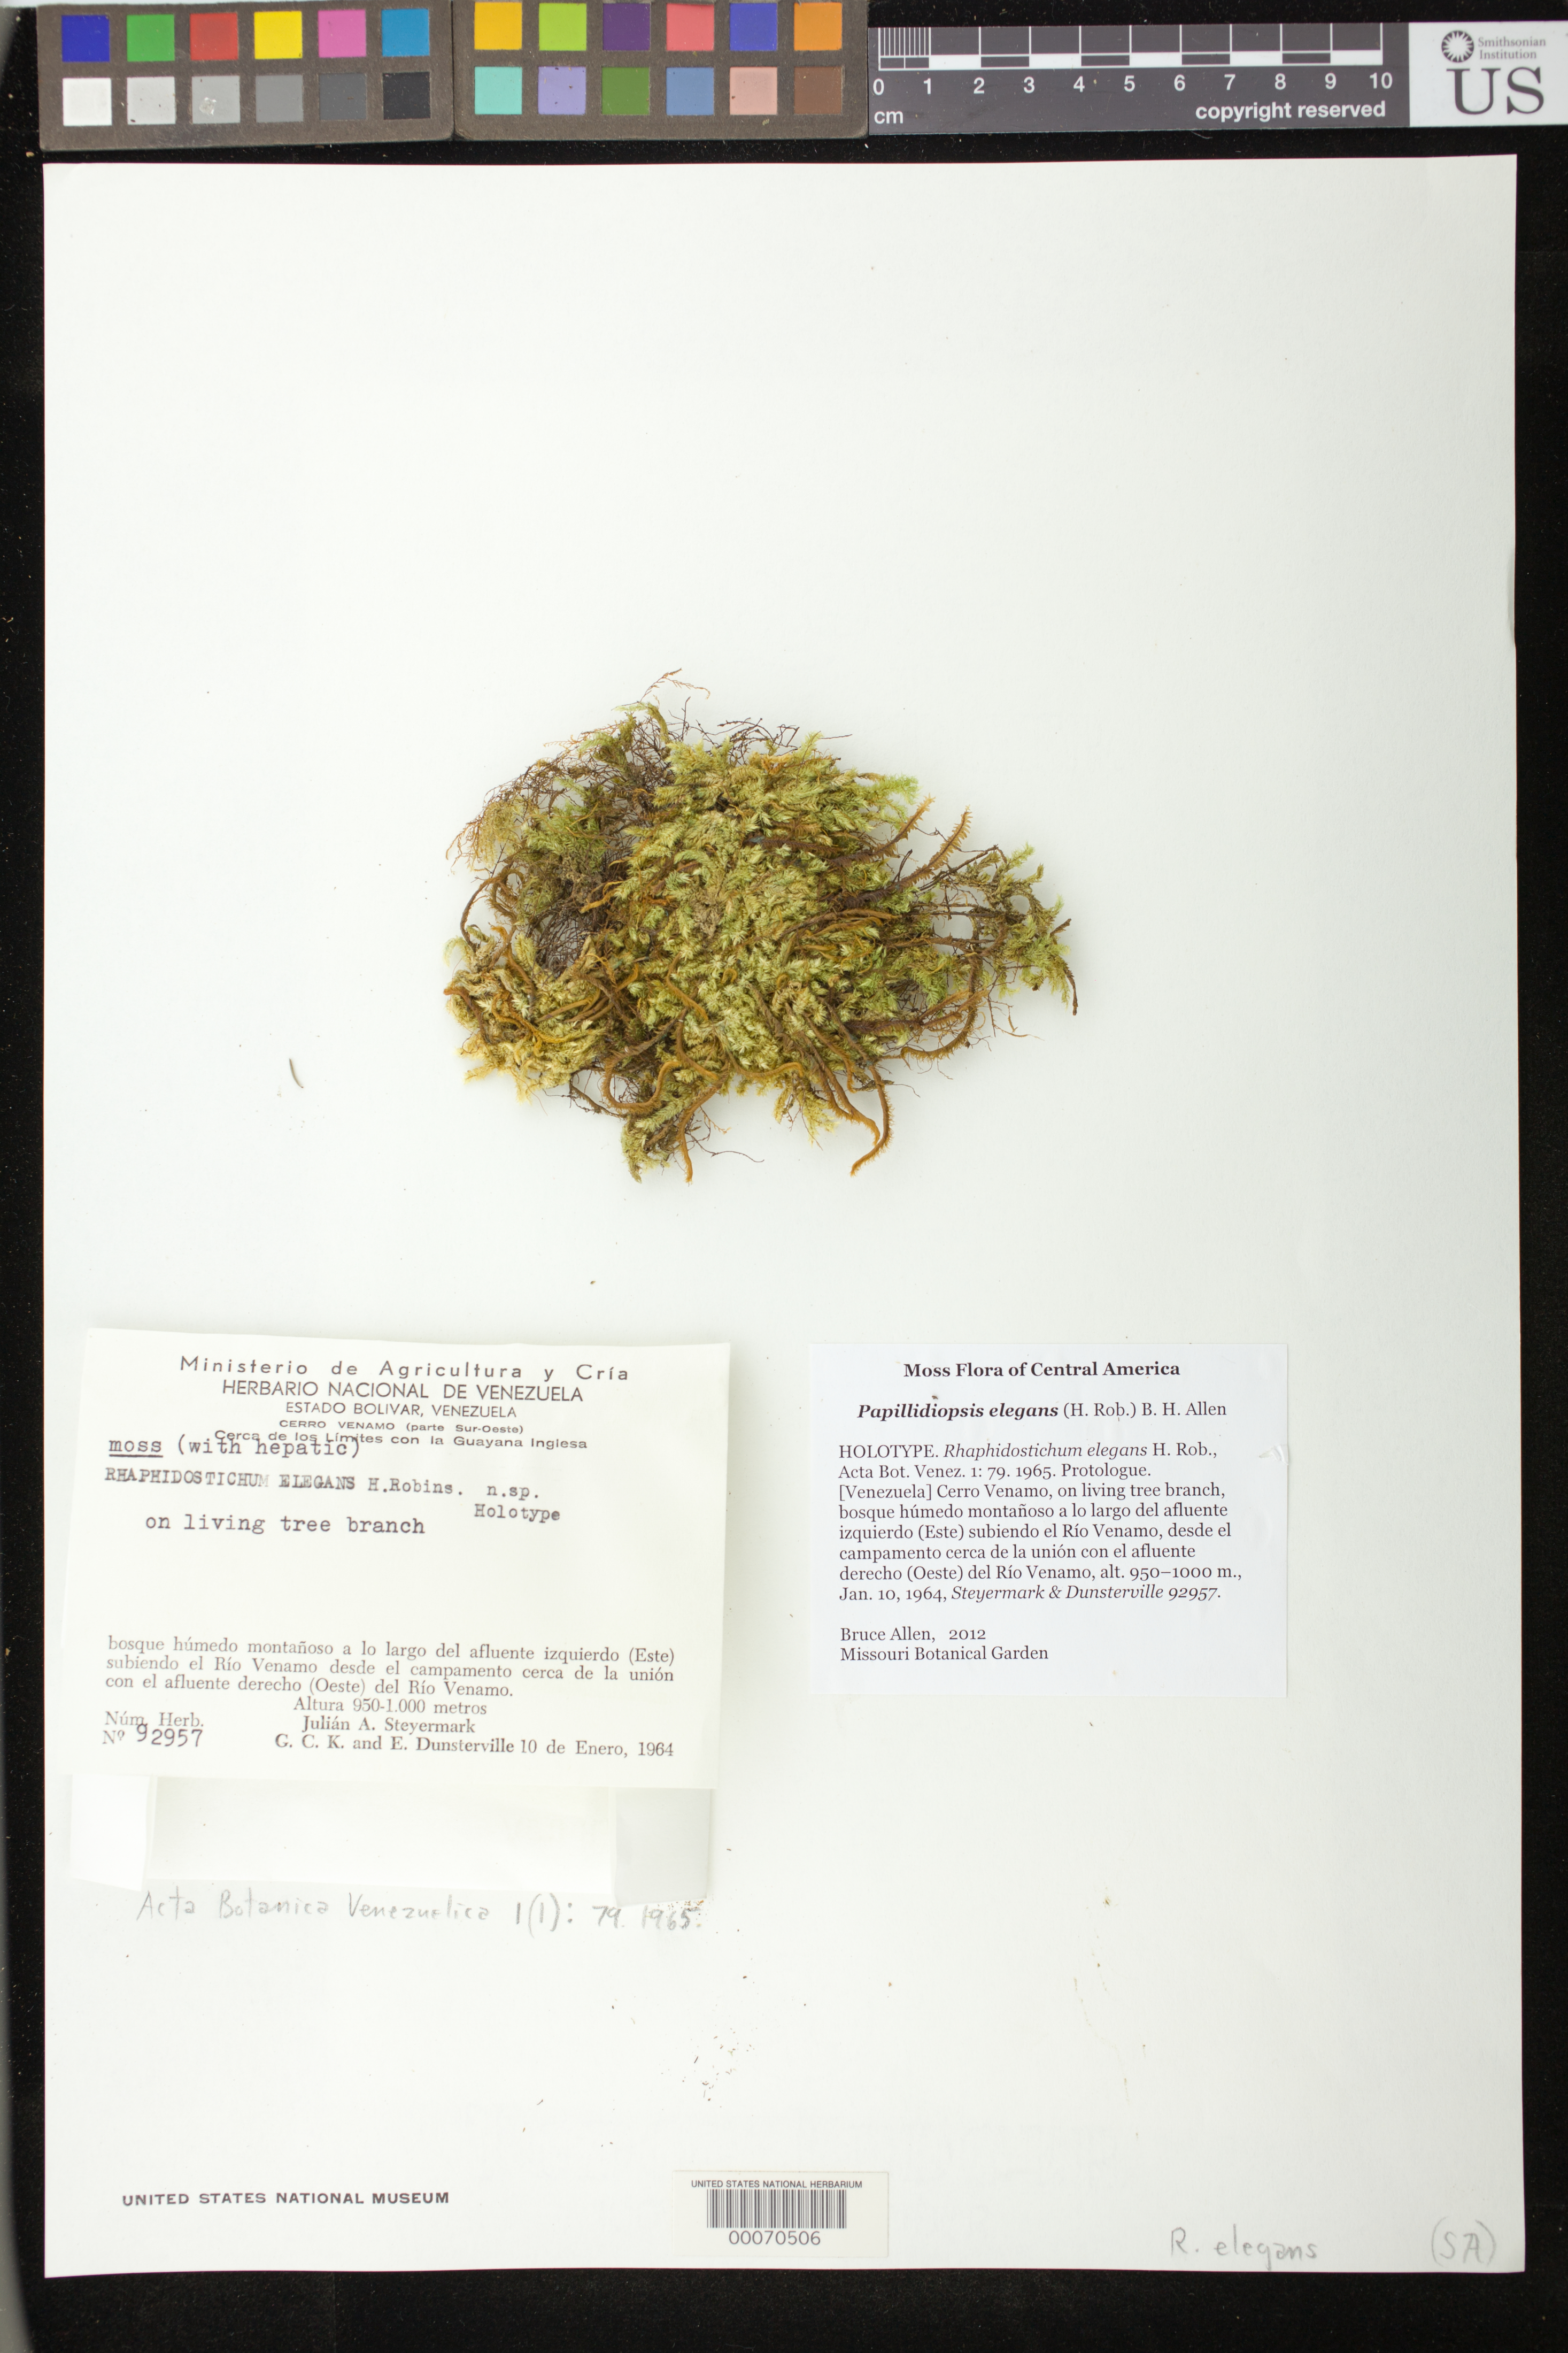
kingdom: Plantae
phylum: Bryophyta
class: Bryopsida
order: Hypnales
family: Sematophyllaceae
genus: Rhaphidostichum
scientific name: Rhaphidostichum elegans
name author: H. Rob.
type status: Holotype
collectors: J. Steyermark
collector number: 92957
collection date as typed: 10 Jan 1964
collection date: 1964-01-10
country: Venezuela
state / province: Bolivar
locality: Rio Venamo.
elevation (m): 950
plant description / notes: Annotated by B. Allen (2012) as Papillidiopsis elegans (H. Rob.) B.H. Allen [comb. nov. apparently still ined., July 2017]